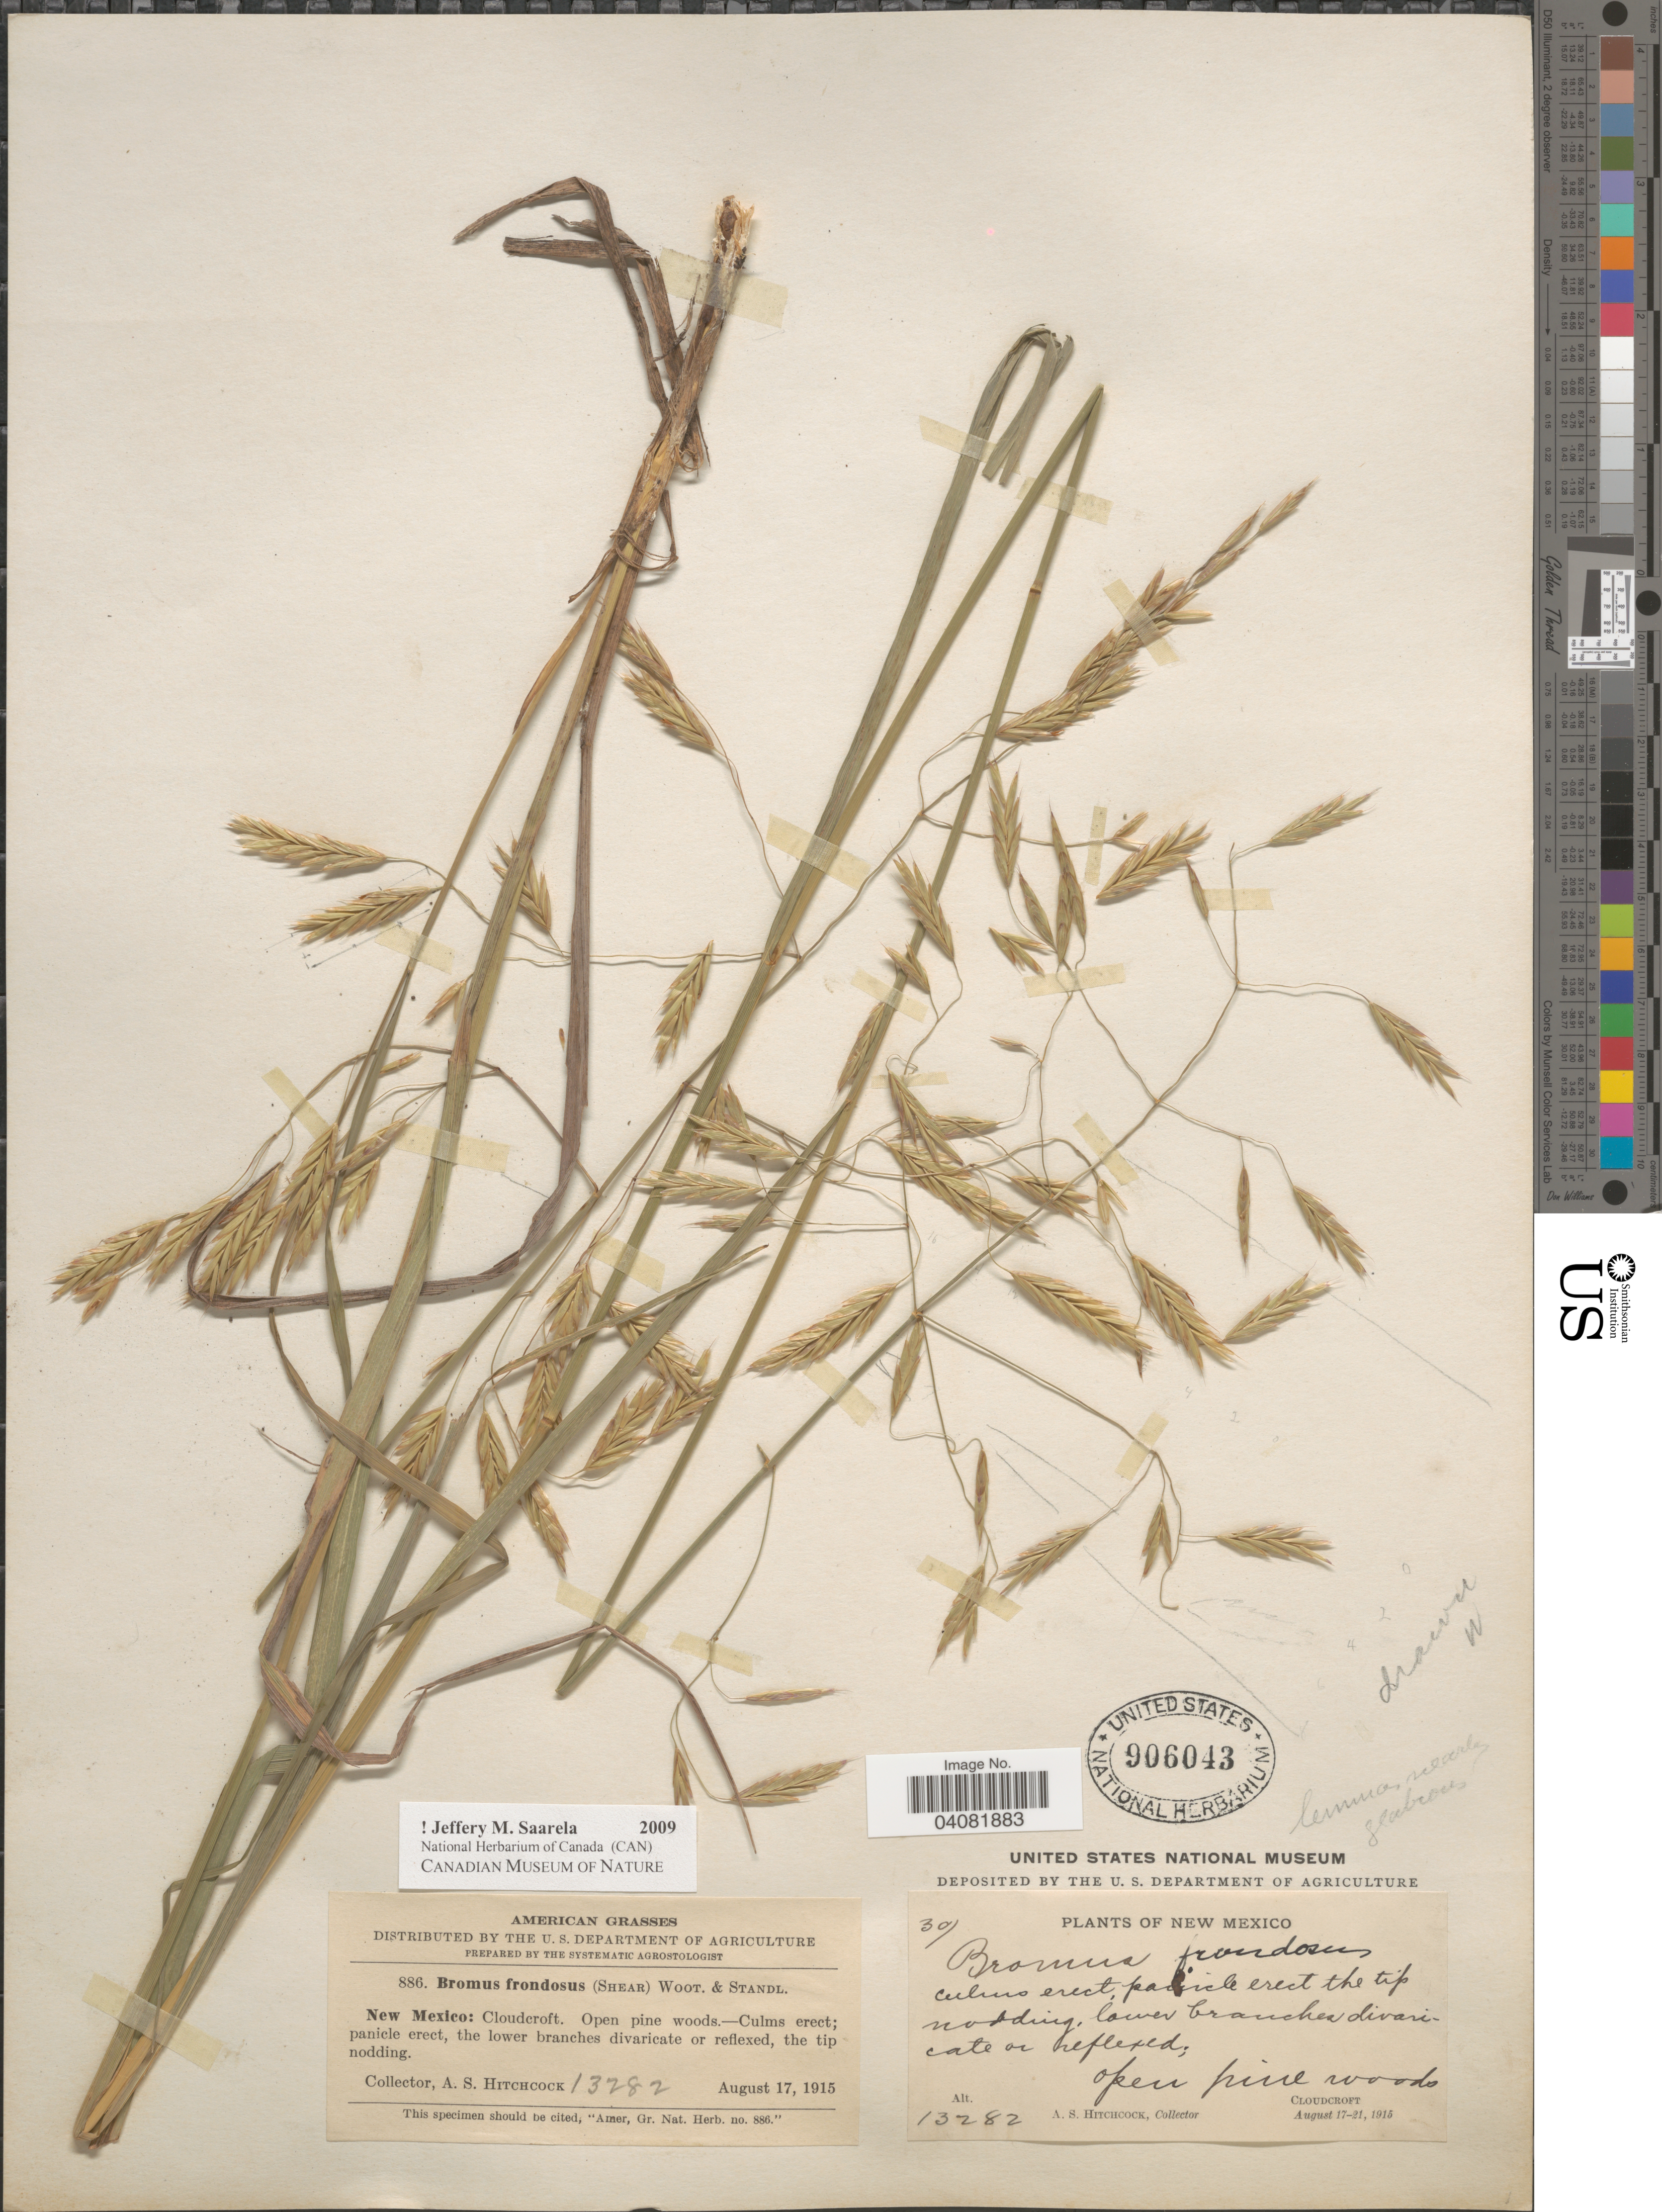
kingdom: Plantae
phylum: Tracheophyta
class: Liliopsida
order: Poales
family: Poaceae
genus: Bromus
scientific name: Bromus frondosus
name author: (Shear) Wooton & Standl.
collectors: A. S. Hitchcock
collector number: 13282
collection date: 1915-08-17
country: United States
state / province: New Mexico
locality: Clouderoft. Open pine woods.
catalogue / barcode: US 906043